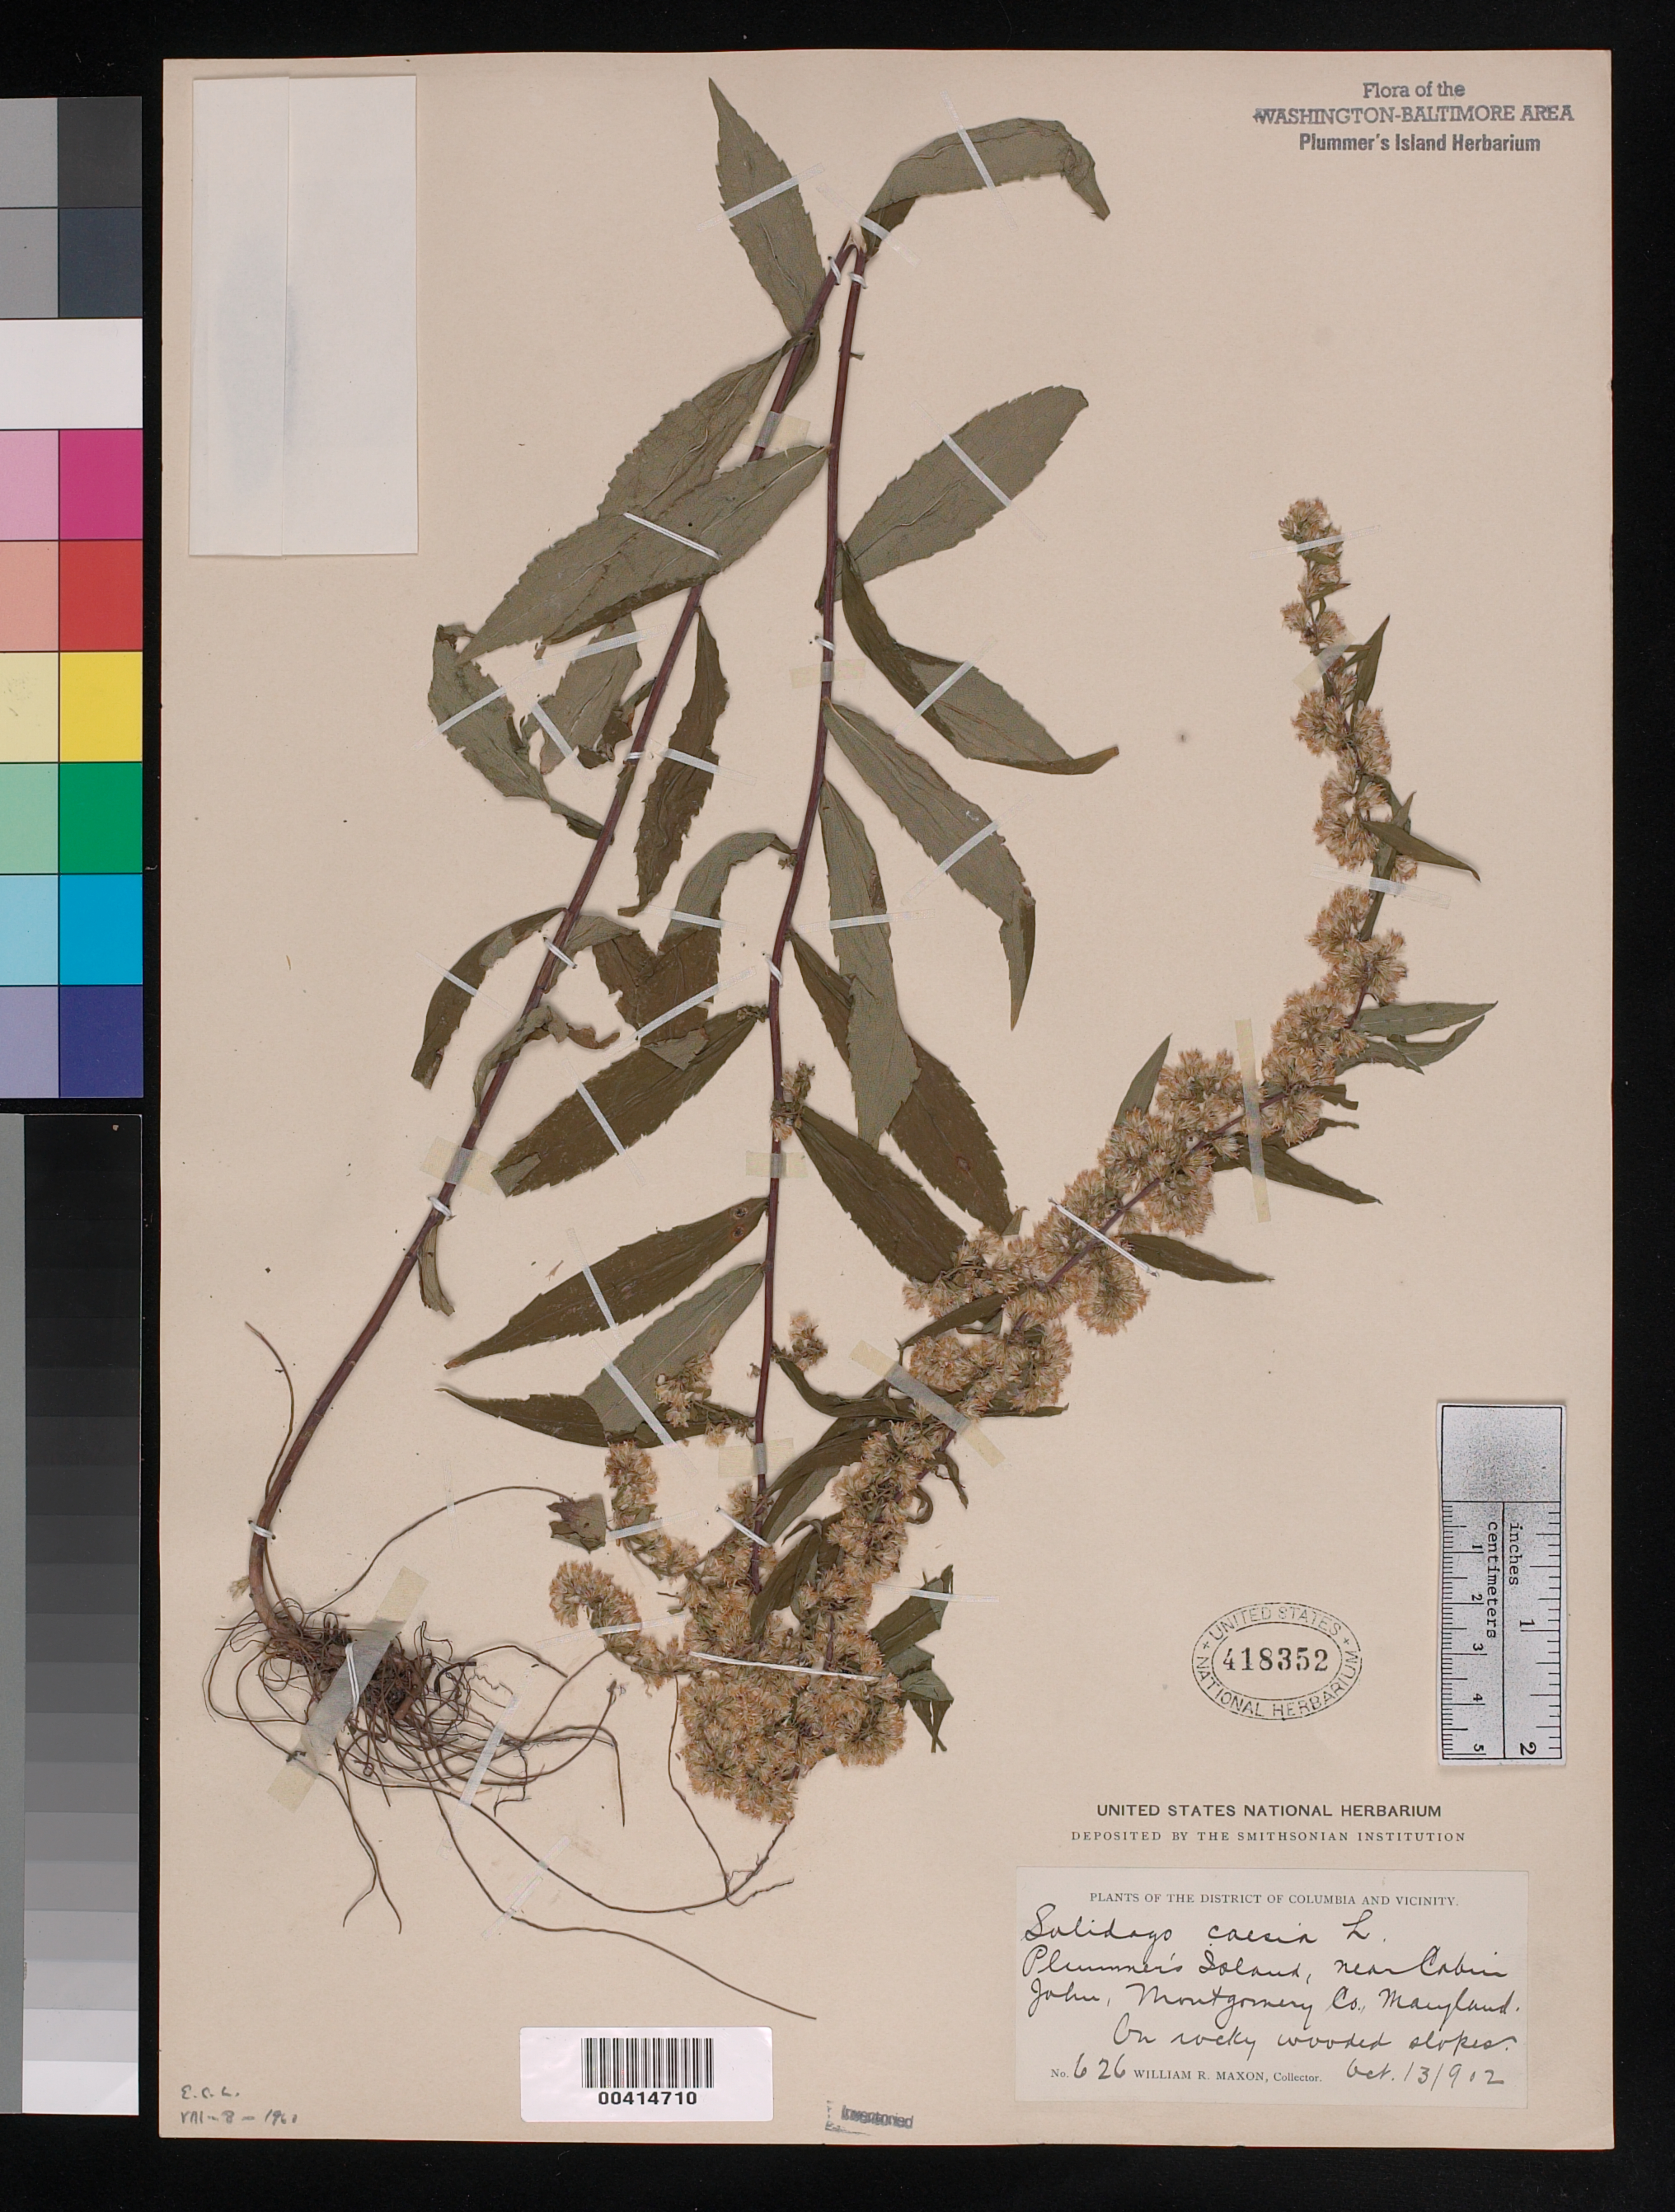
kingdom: Plantae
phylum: Tracheophyta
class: Magnoliopsida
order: Asterales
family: Asteraceae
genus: Solidago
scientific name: Solidago caesia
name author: L.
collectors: W. R. Maxon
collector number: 626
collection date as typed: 13 Oct 1902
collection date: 1902-10-13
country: United States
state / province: Maryland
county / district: Montgomery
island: Plummers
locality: Plummer's Island C. & O. Canal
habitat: On rocky wooded slopes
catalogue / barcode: US 418352